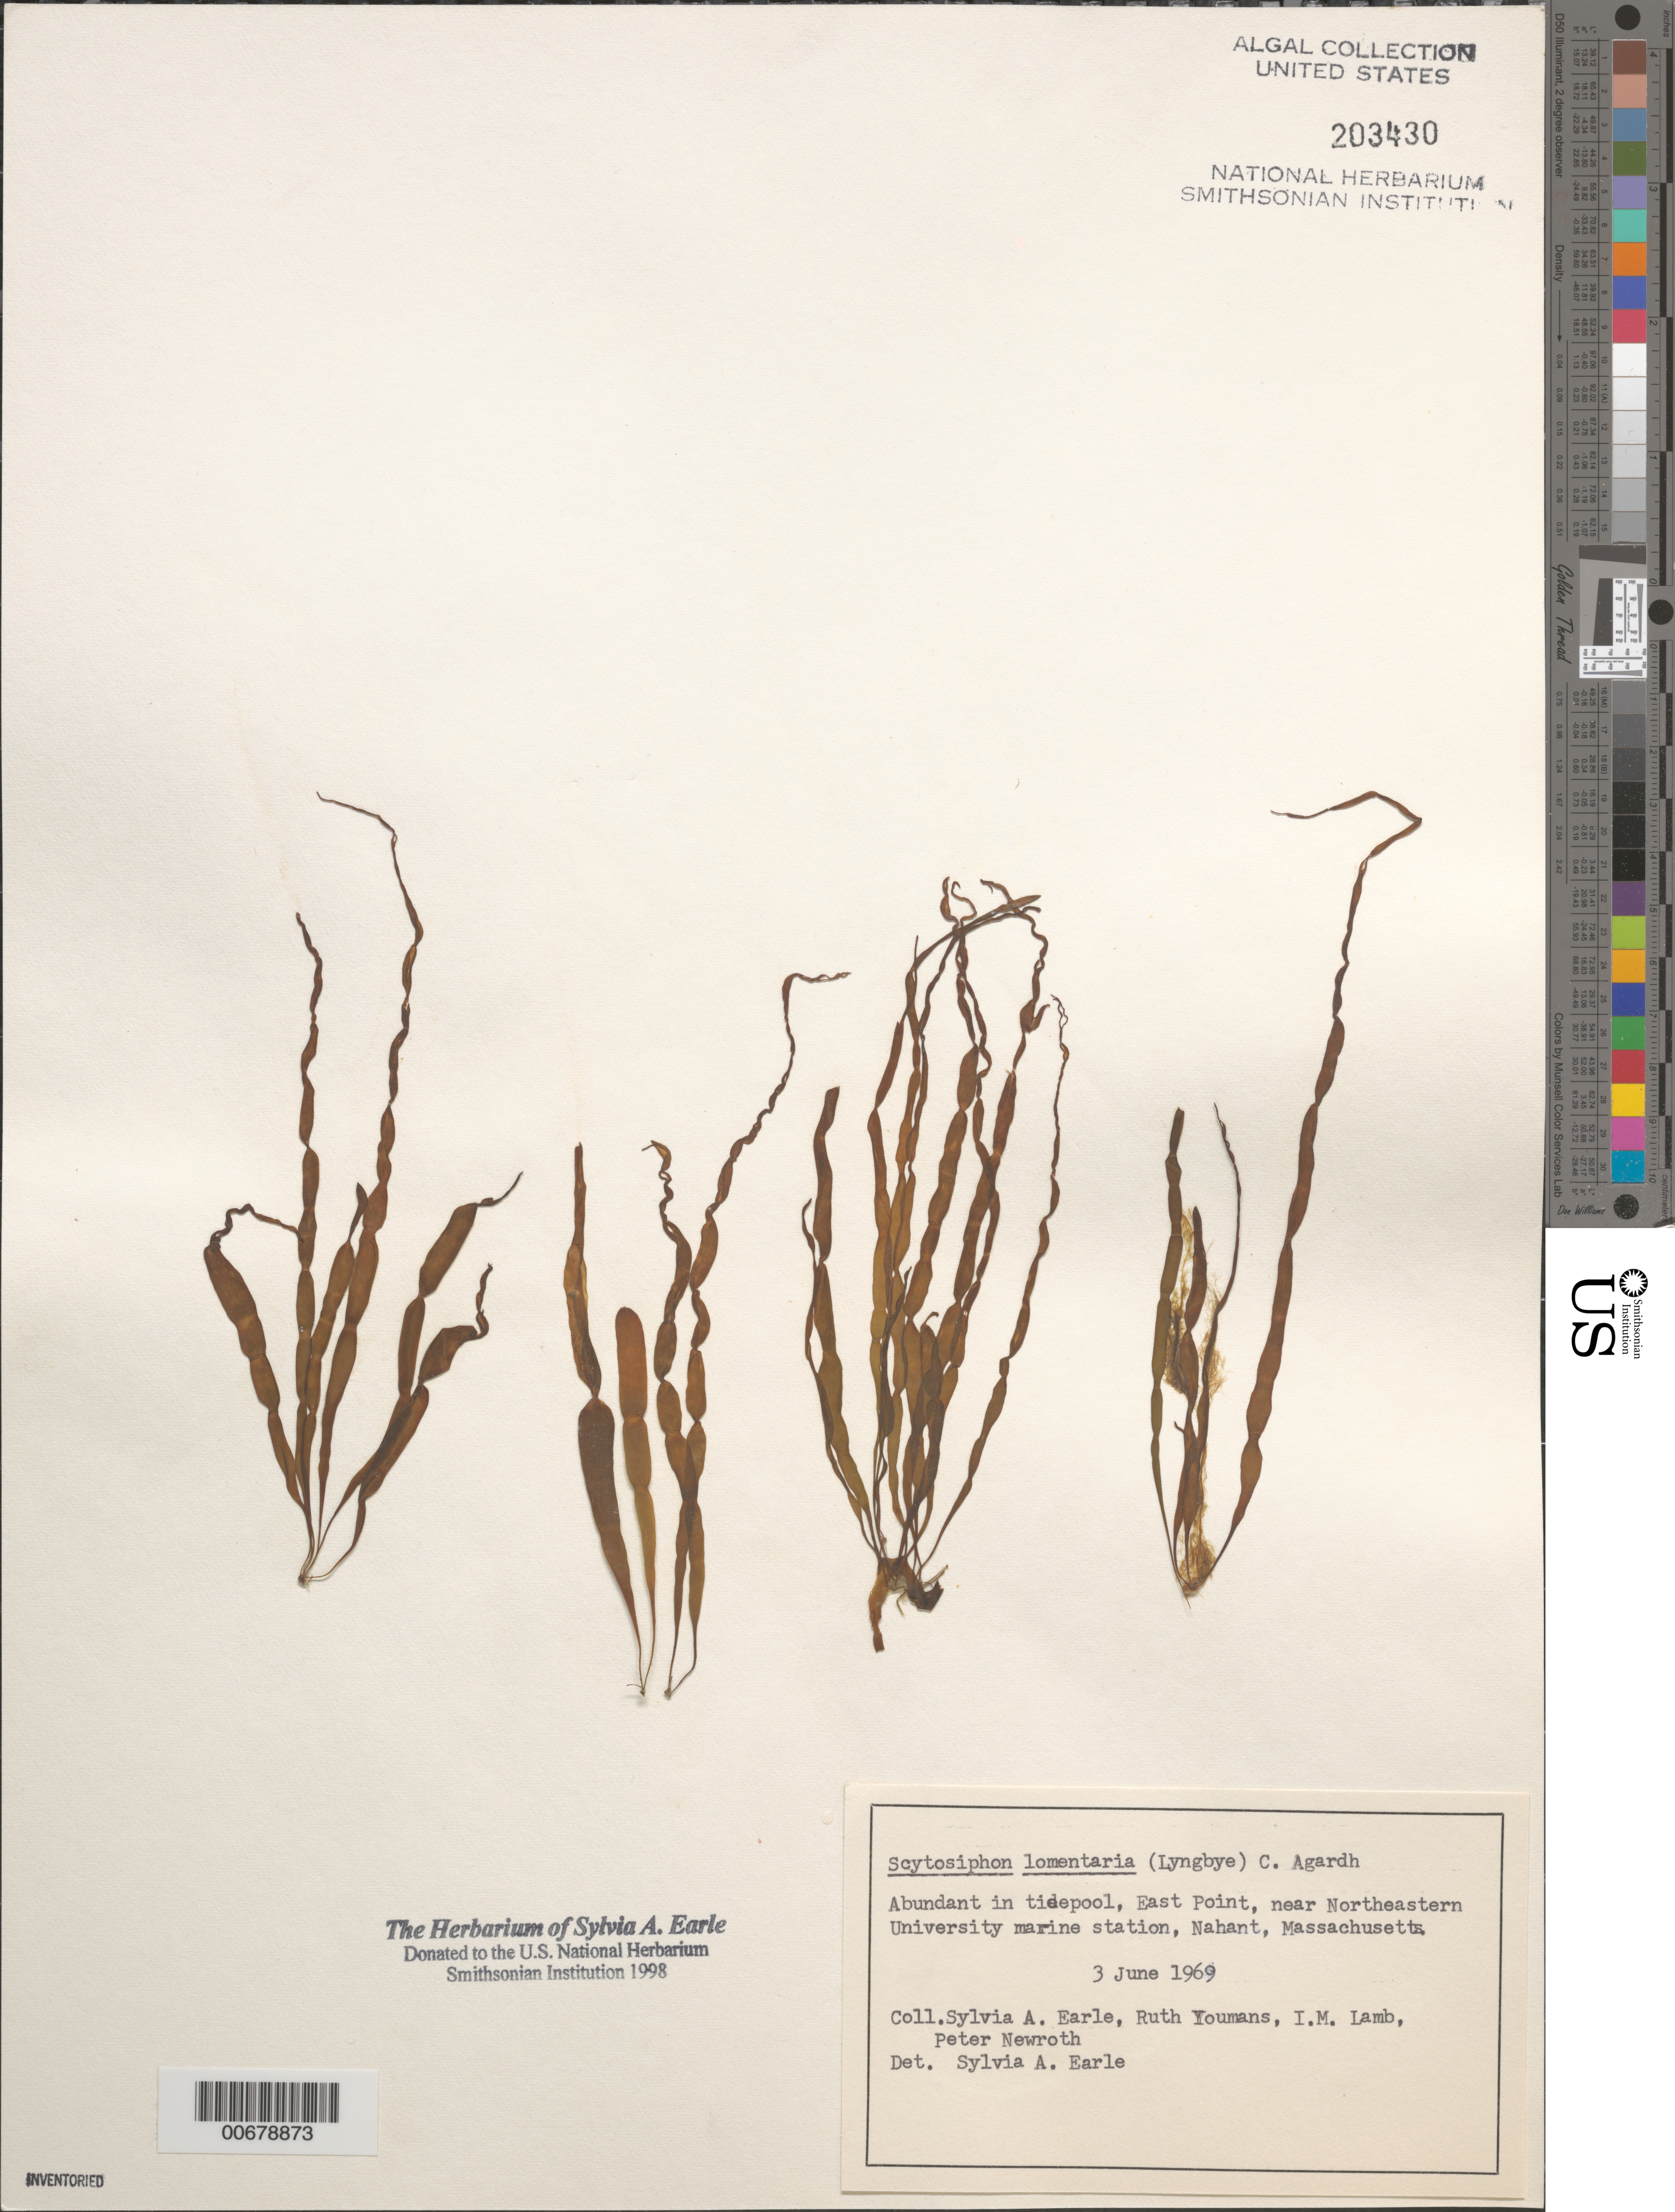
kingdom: Chromista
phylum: Ochrophyta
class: Phaeophyceae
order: Scytosiphonales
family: Scytosiphonaceae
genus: Scytosiphon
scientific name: Scytosiphon lomentaria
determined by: Earle, S. A.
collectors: S. A. Earle, R. Youmans, I. M. Lamb & P. R. Newroth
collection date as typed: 03 Jun 1969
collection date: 1969-06-03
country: United States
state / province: Massachusetts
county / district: Essex County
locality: East Point, Nahant, near Northeastern University marine station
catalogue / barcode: US 203430